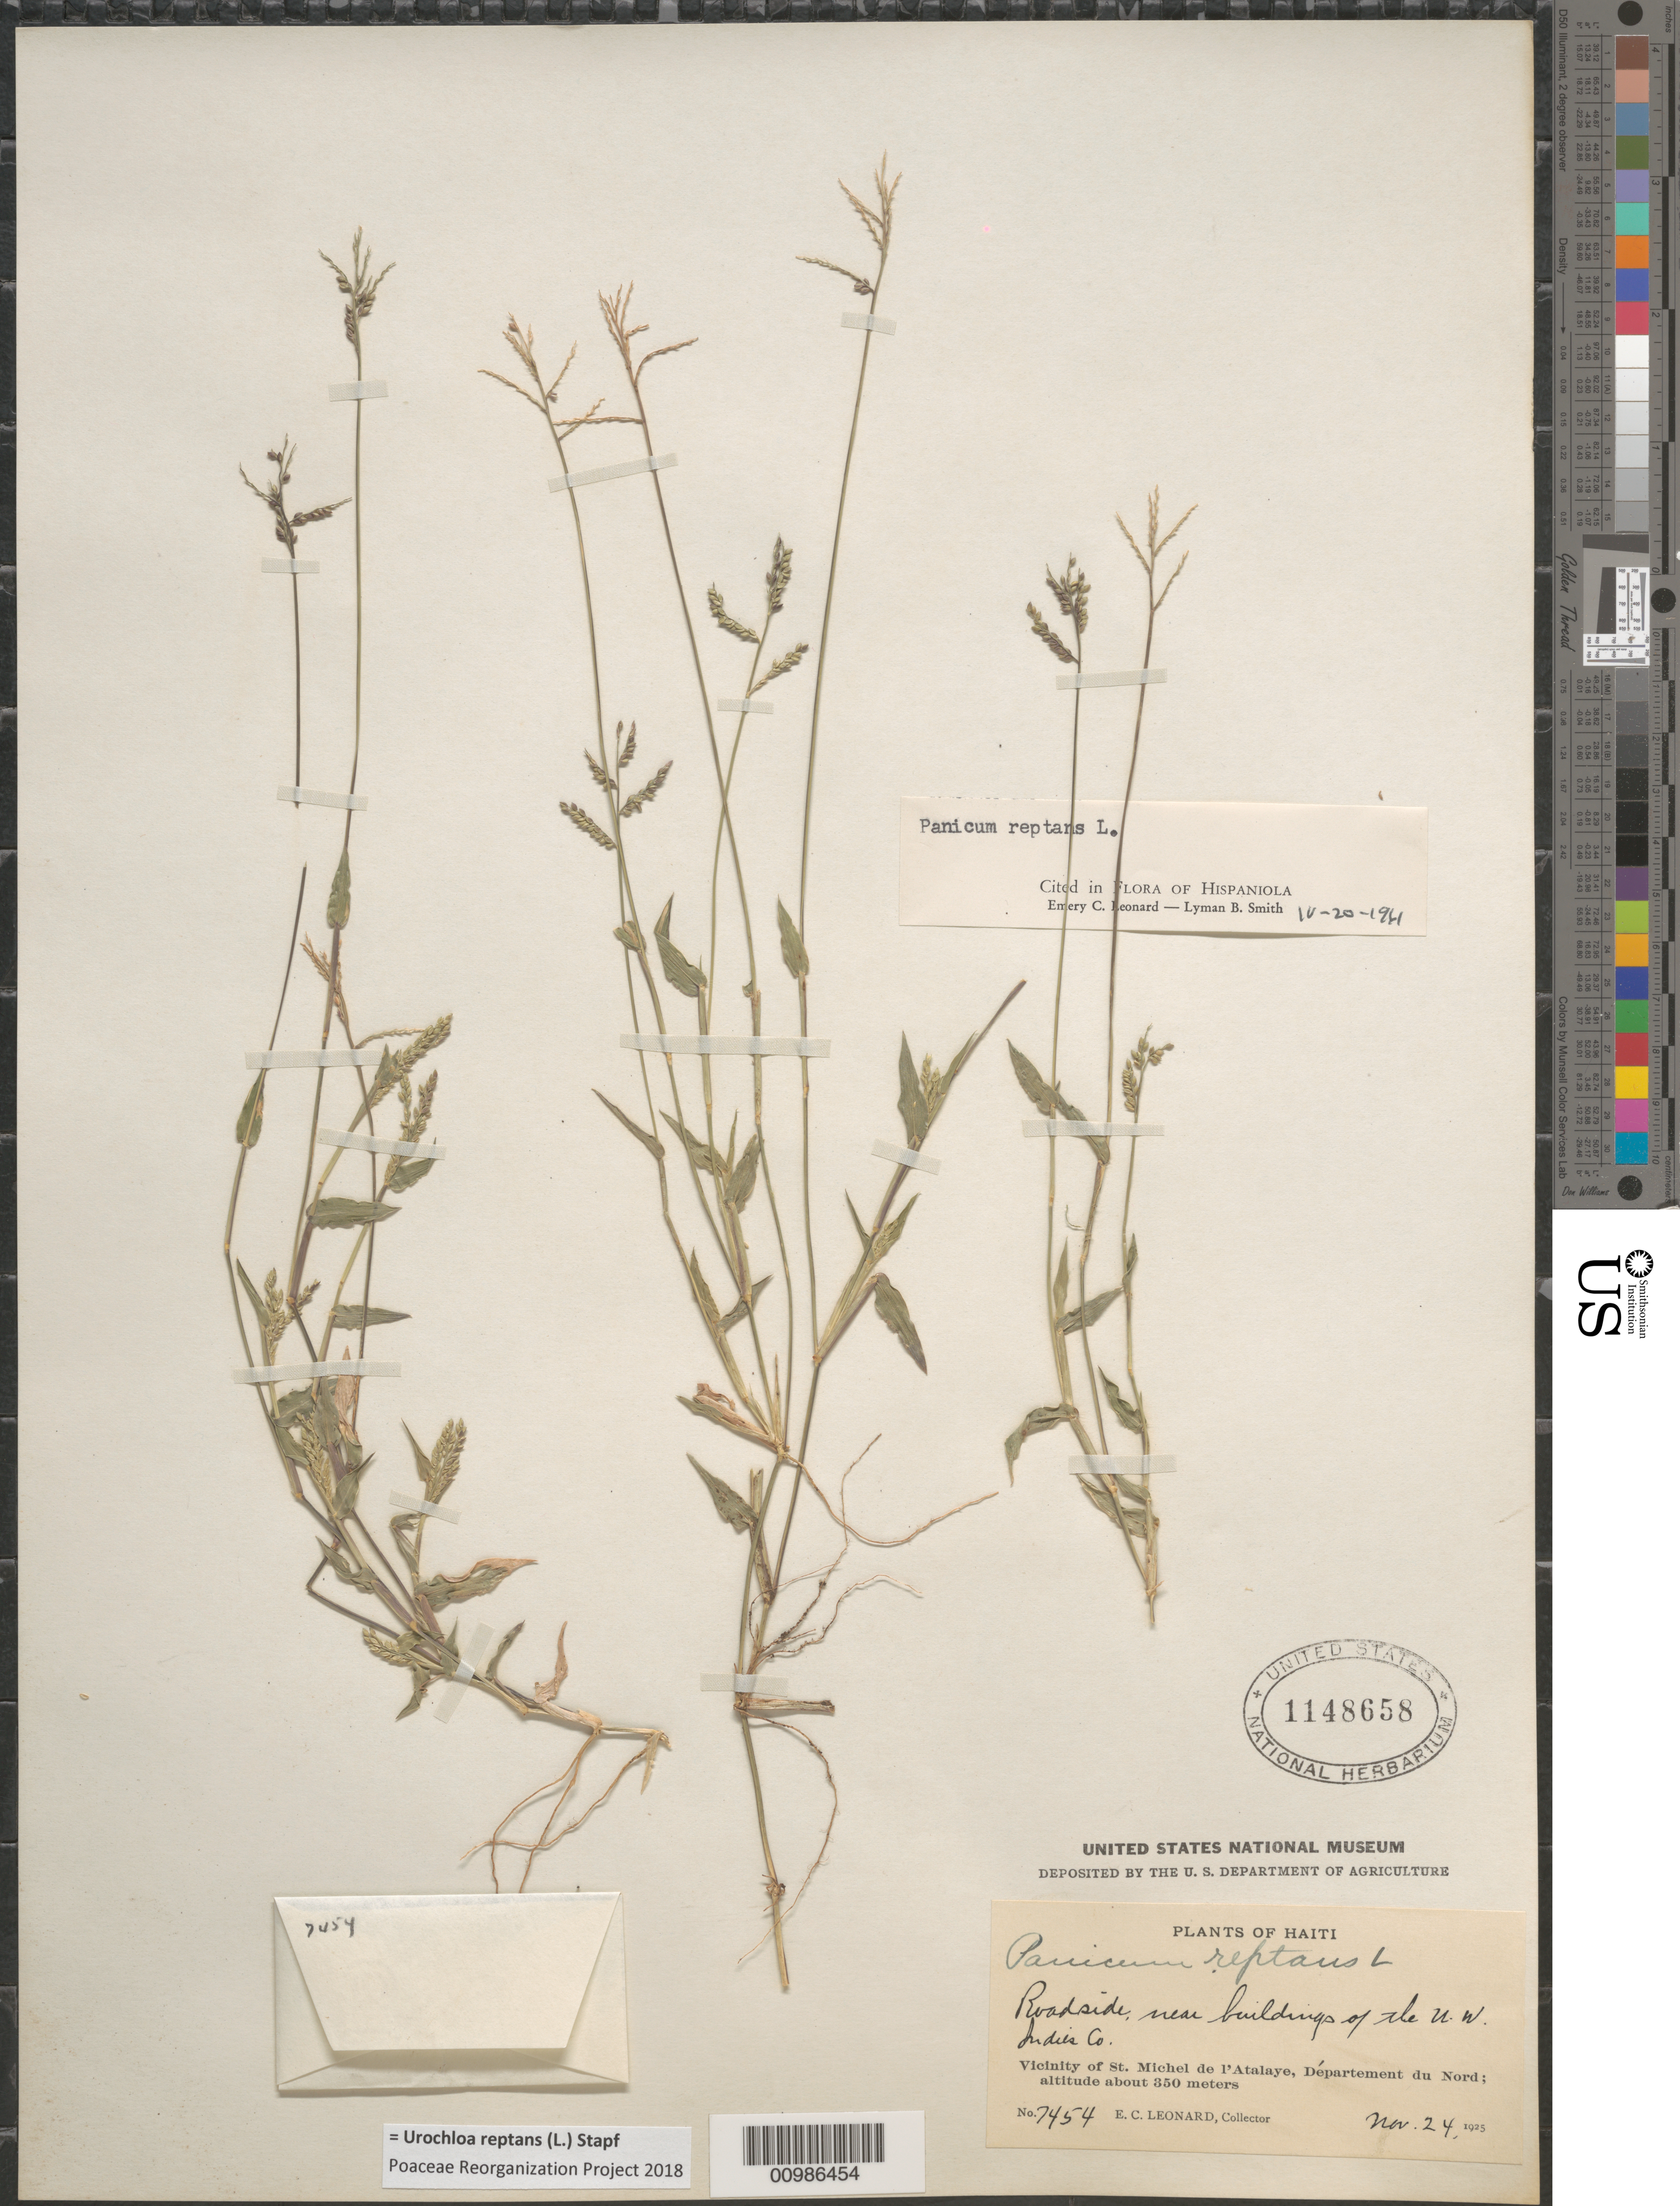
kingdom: Plantae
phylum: Tracheophyta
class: Liliopsida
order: Poales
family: Poaceae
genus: Brachiaria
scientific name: Brachiaria reptans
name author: (L.) C.E. Hubb. & C.A. Gardner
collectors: E. C. Leonard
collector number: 7454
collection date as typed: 24 Nov 1925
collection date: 1925-11-24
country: Haiti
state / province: Nord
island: Hispaniola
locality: Vicinity of St. Michel de l'Atalaye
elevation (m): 350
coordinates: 0 N, 0 E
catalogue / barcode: US 1148658